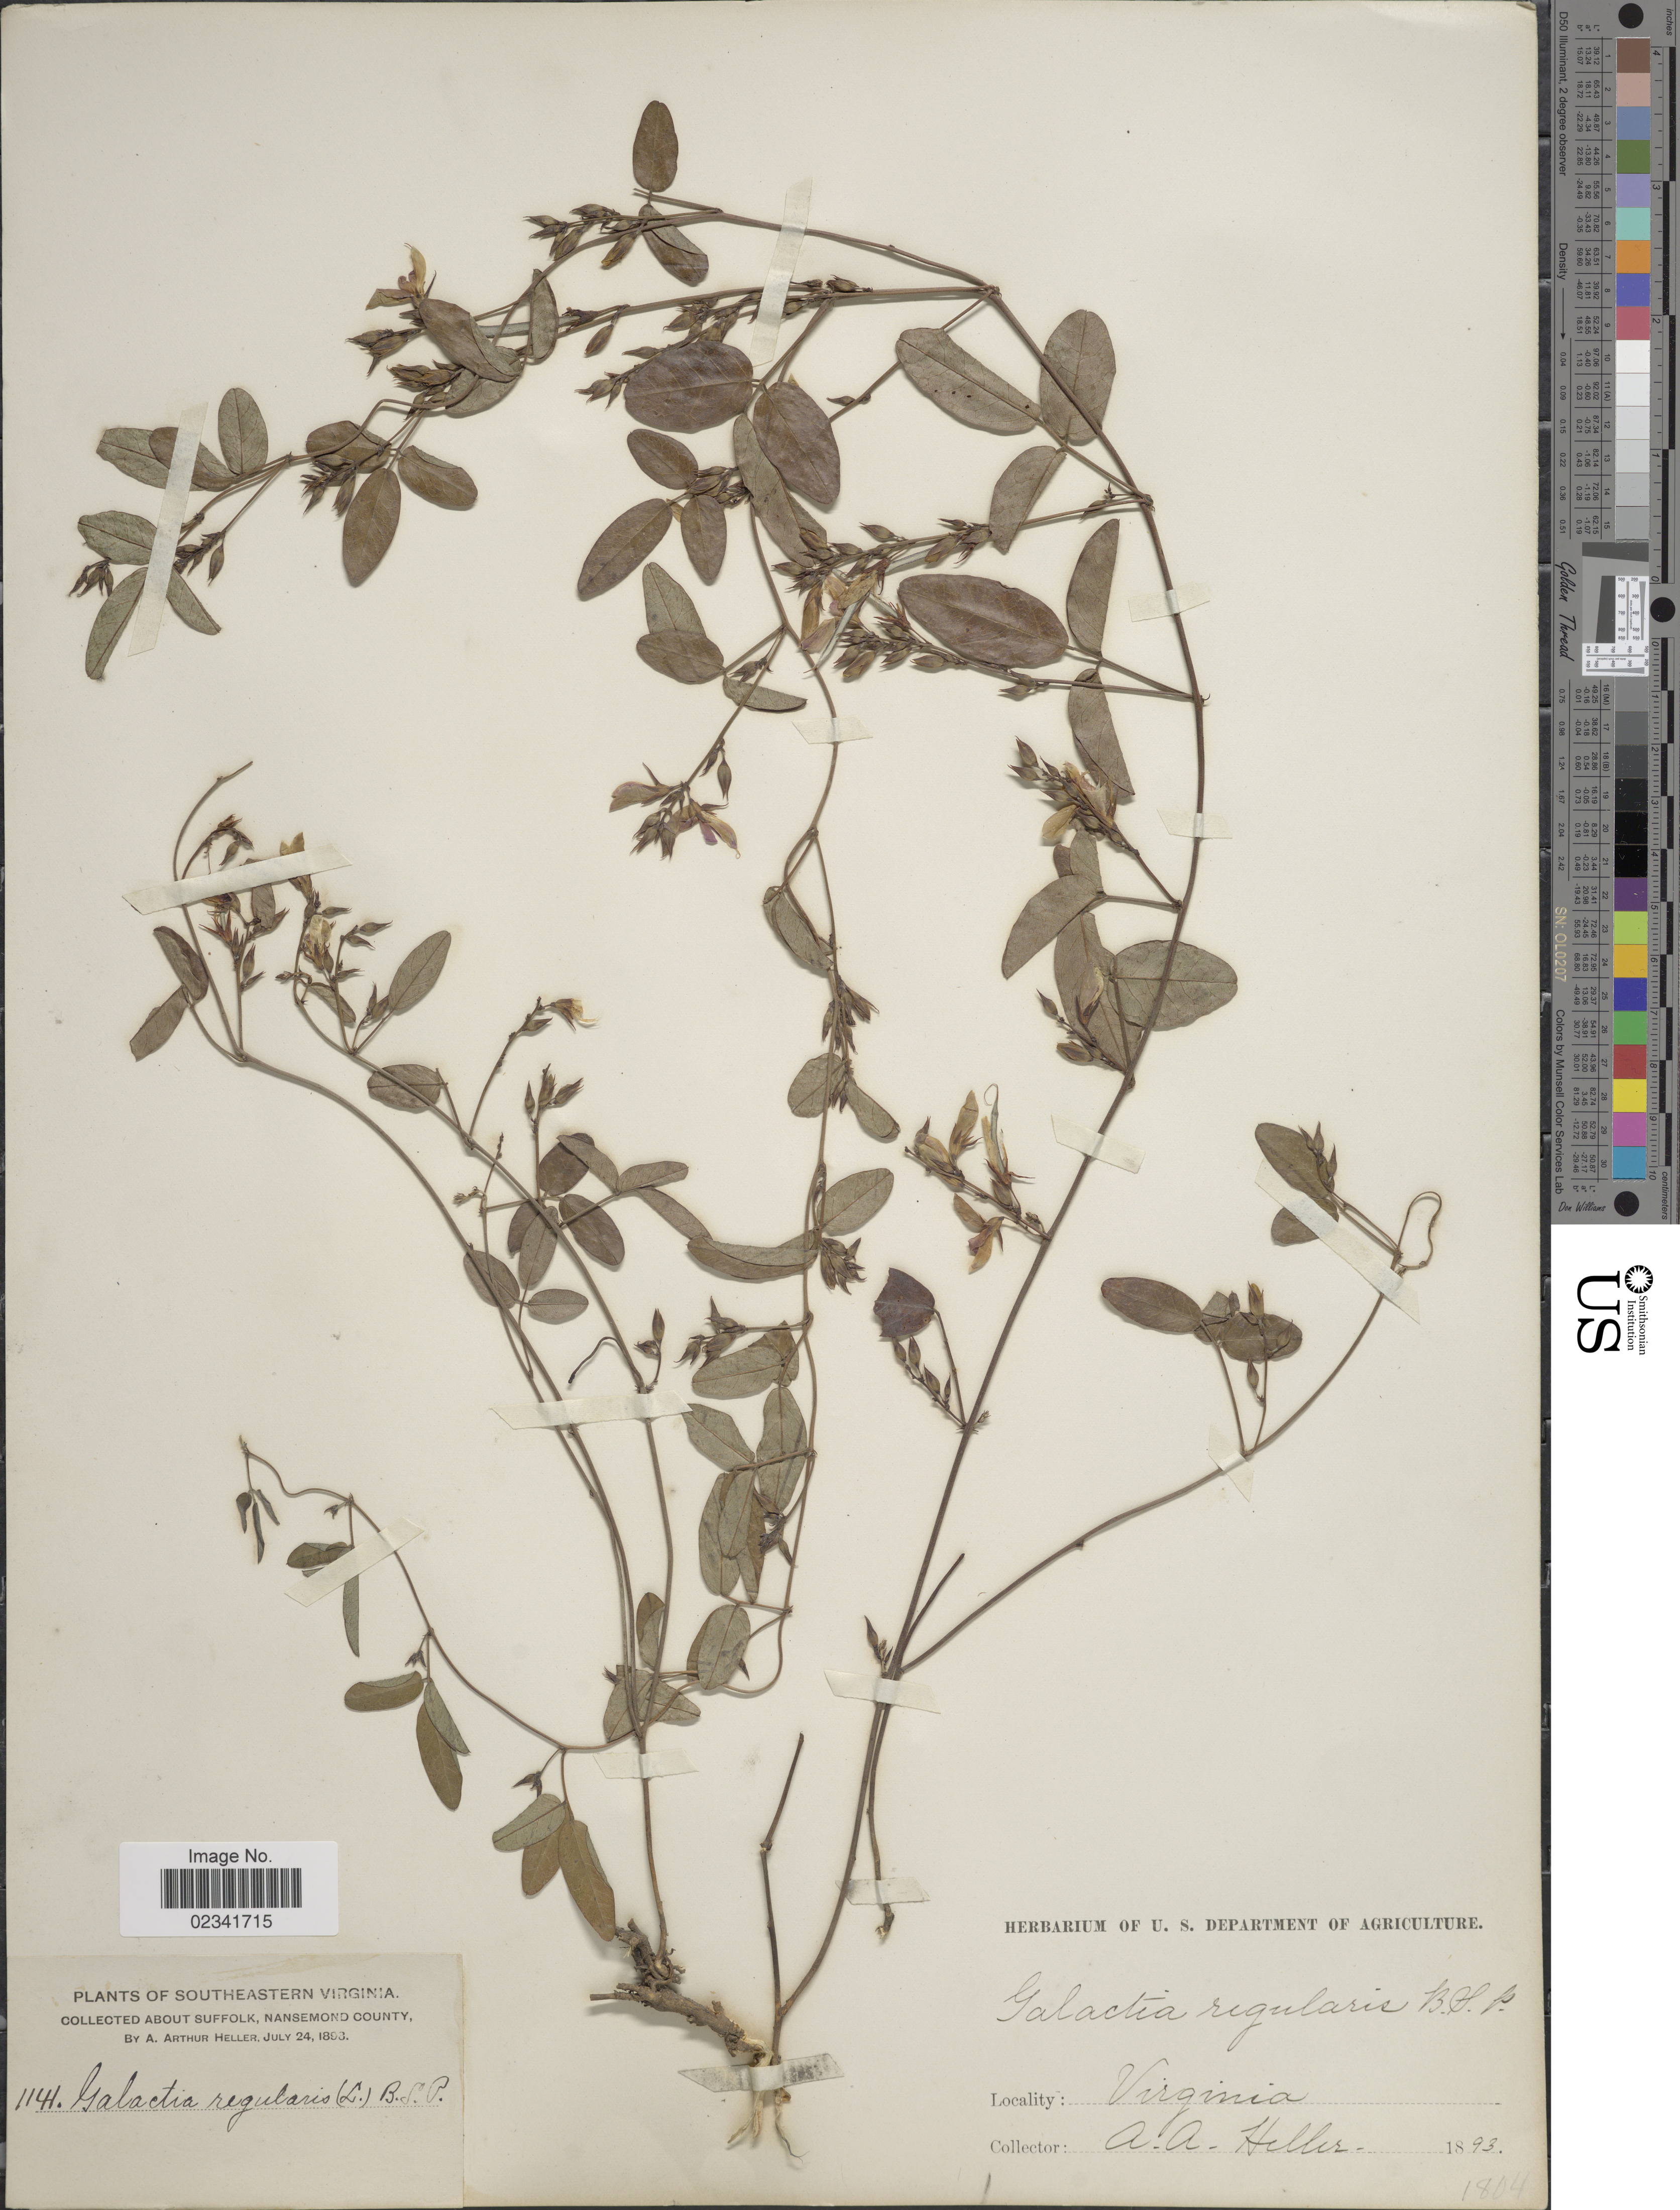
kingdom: Plantae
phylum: Tracheophyta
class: Magnoliopsida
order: Fabales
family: Fabaceae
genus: Galactia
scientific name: Galactia regularis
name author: (L.) Britton, Stearns & Poggenb.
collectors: A. A. Heller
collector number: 1144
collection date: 1893-07-24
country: United States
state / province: Virginia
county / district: City of Suffolk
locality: Southeastern Virginia, About Suffolk, Nansemond County